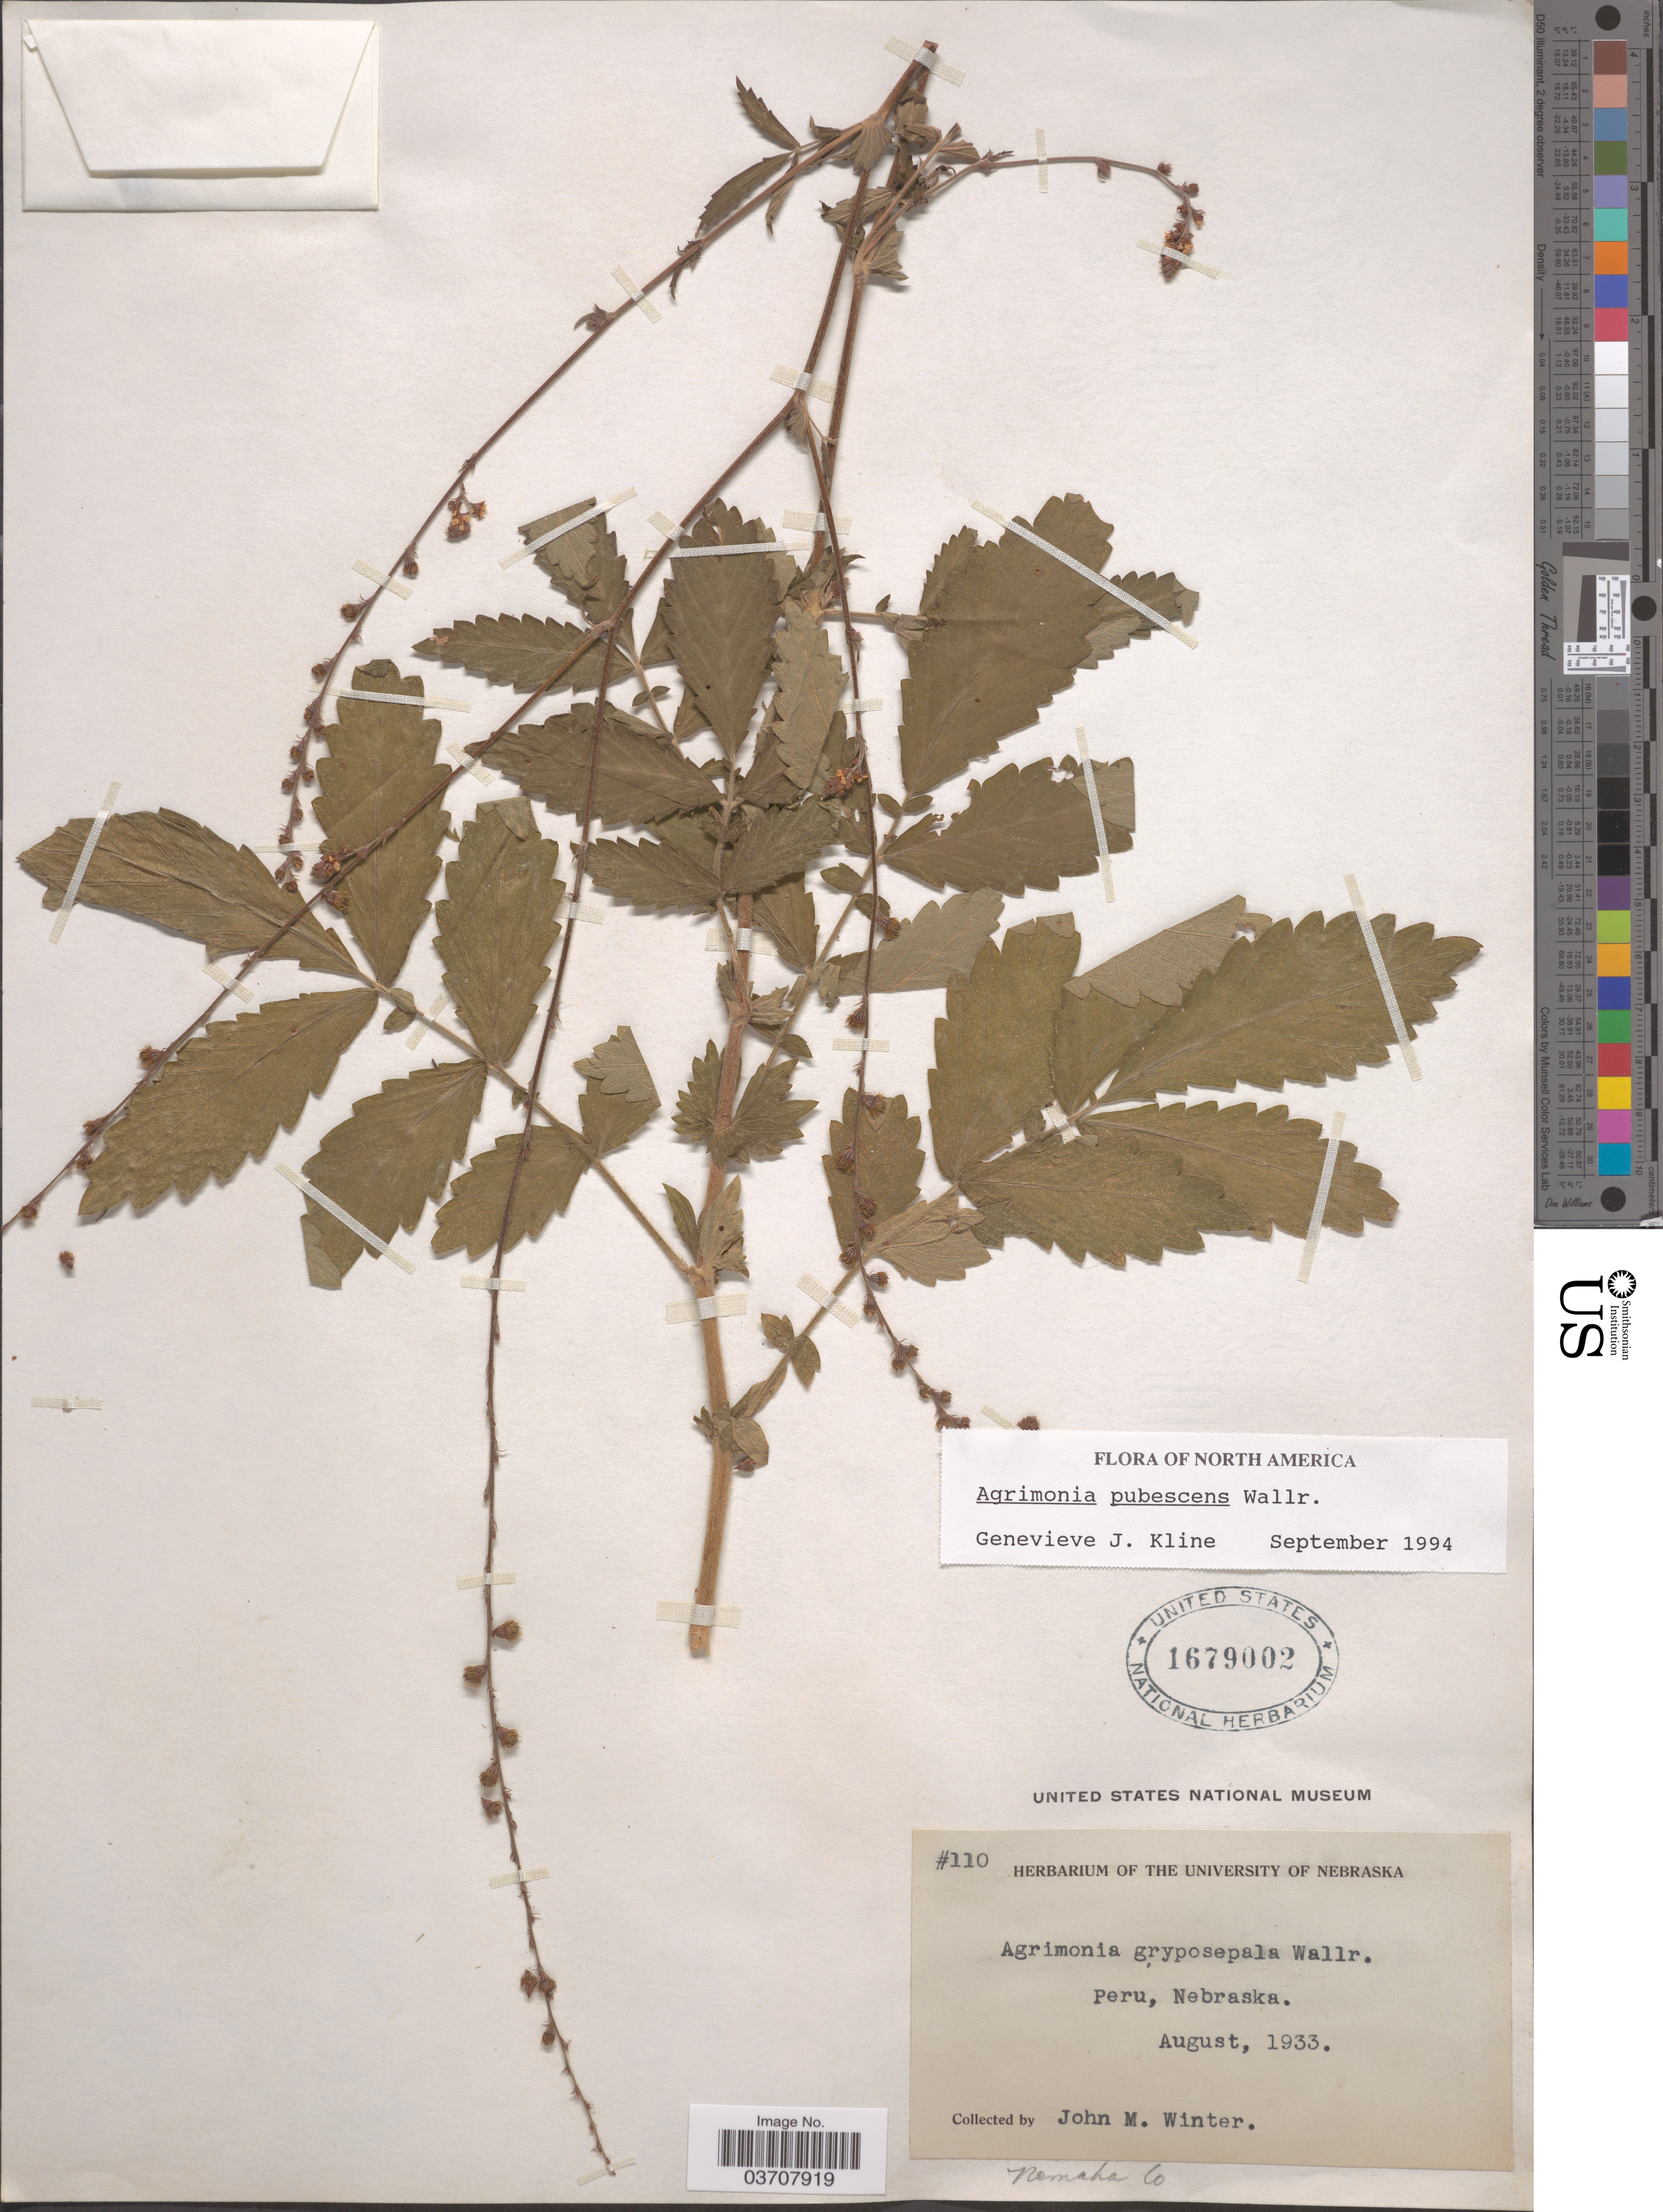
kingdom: Plantae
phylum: Tracheophyta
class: Magnoliopsida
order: Rosales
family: Rosaceae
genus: Agrimonia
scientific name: Agrimonia pubescens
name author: Wallr.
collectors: J. M. Winter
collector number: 110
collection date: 1933-08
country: United States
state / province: Nebraska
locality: Peru. Nemaha Co.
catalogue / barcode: US 1679002